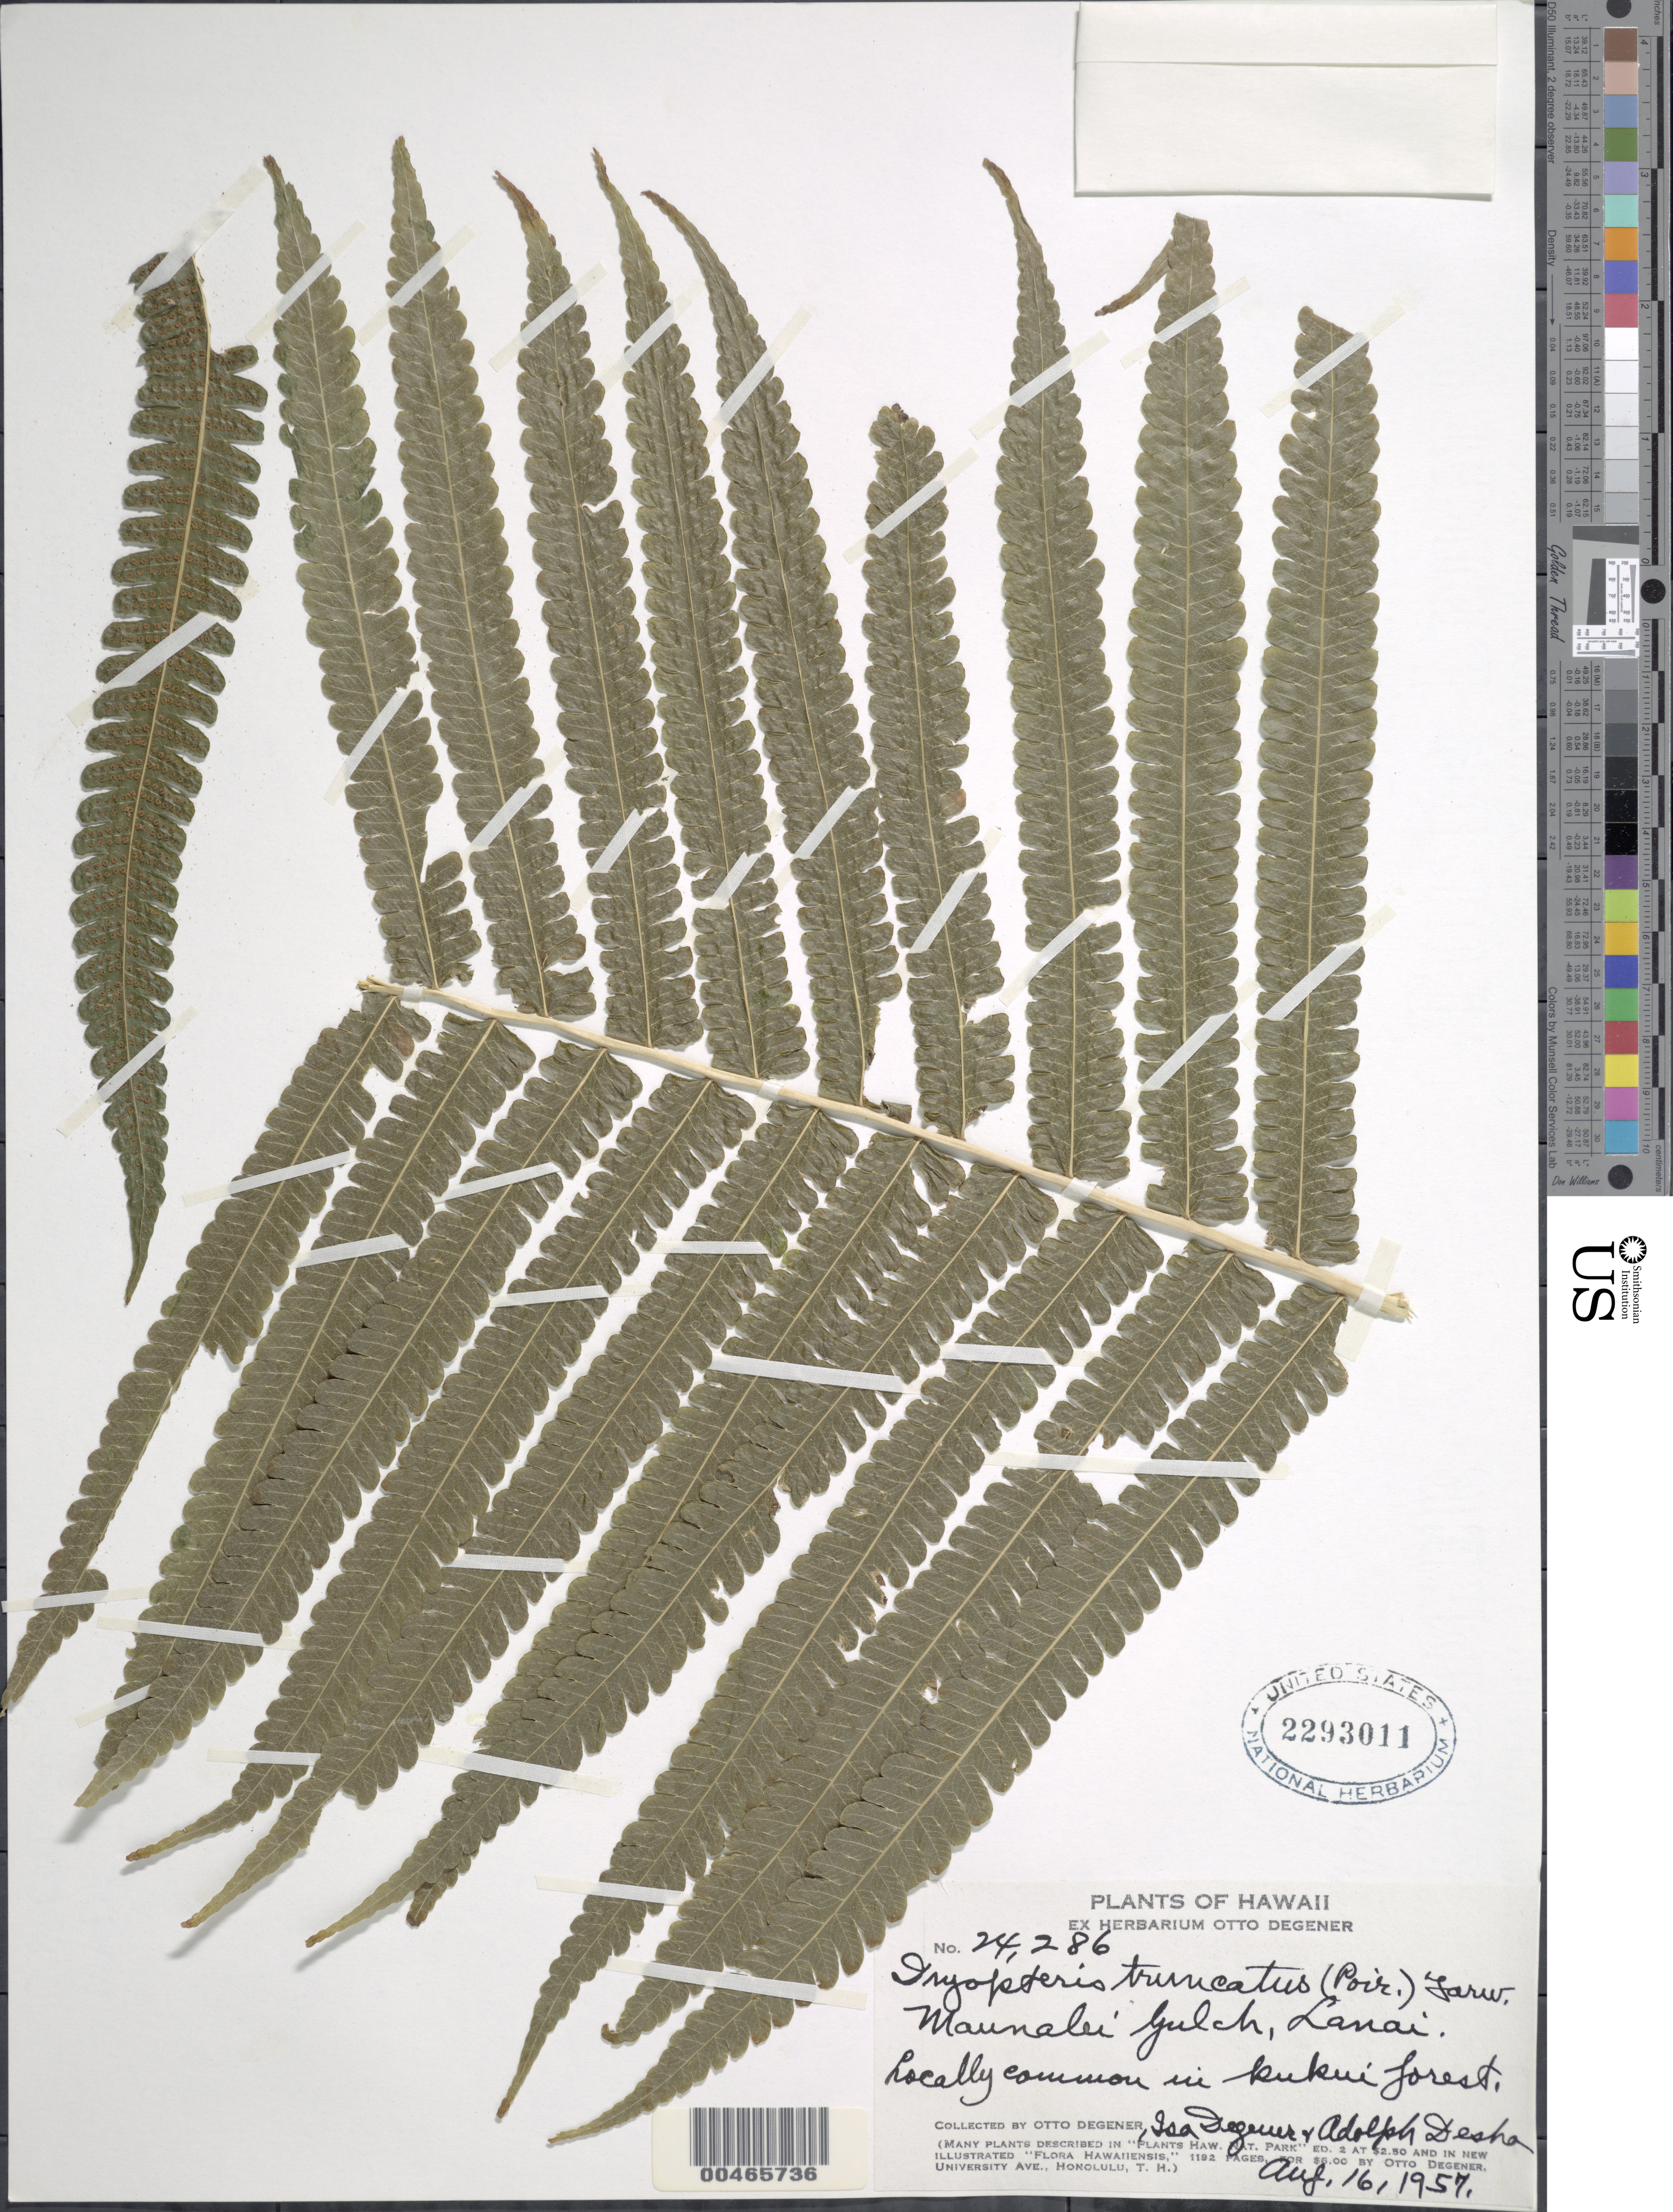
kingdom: Plantae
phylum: Tracheophyta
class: Polypodiopsida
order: Polypodiales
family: Thelypteridaceae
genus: Pneumatopteris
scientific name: Pneumatopteris truncata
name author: (Poir.) Holttum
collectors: O. Degener, I. Degener & A. Desha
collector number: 24286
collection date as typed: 16 Aug 1957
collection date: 1957-08-16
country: United States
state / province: Hawaii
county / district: Kauai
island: Kaua'i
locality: Maunalei Gulch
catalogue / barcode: US 2293011